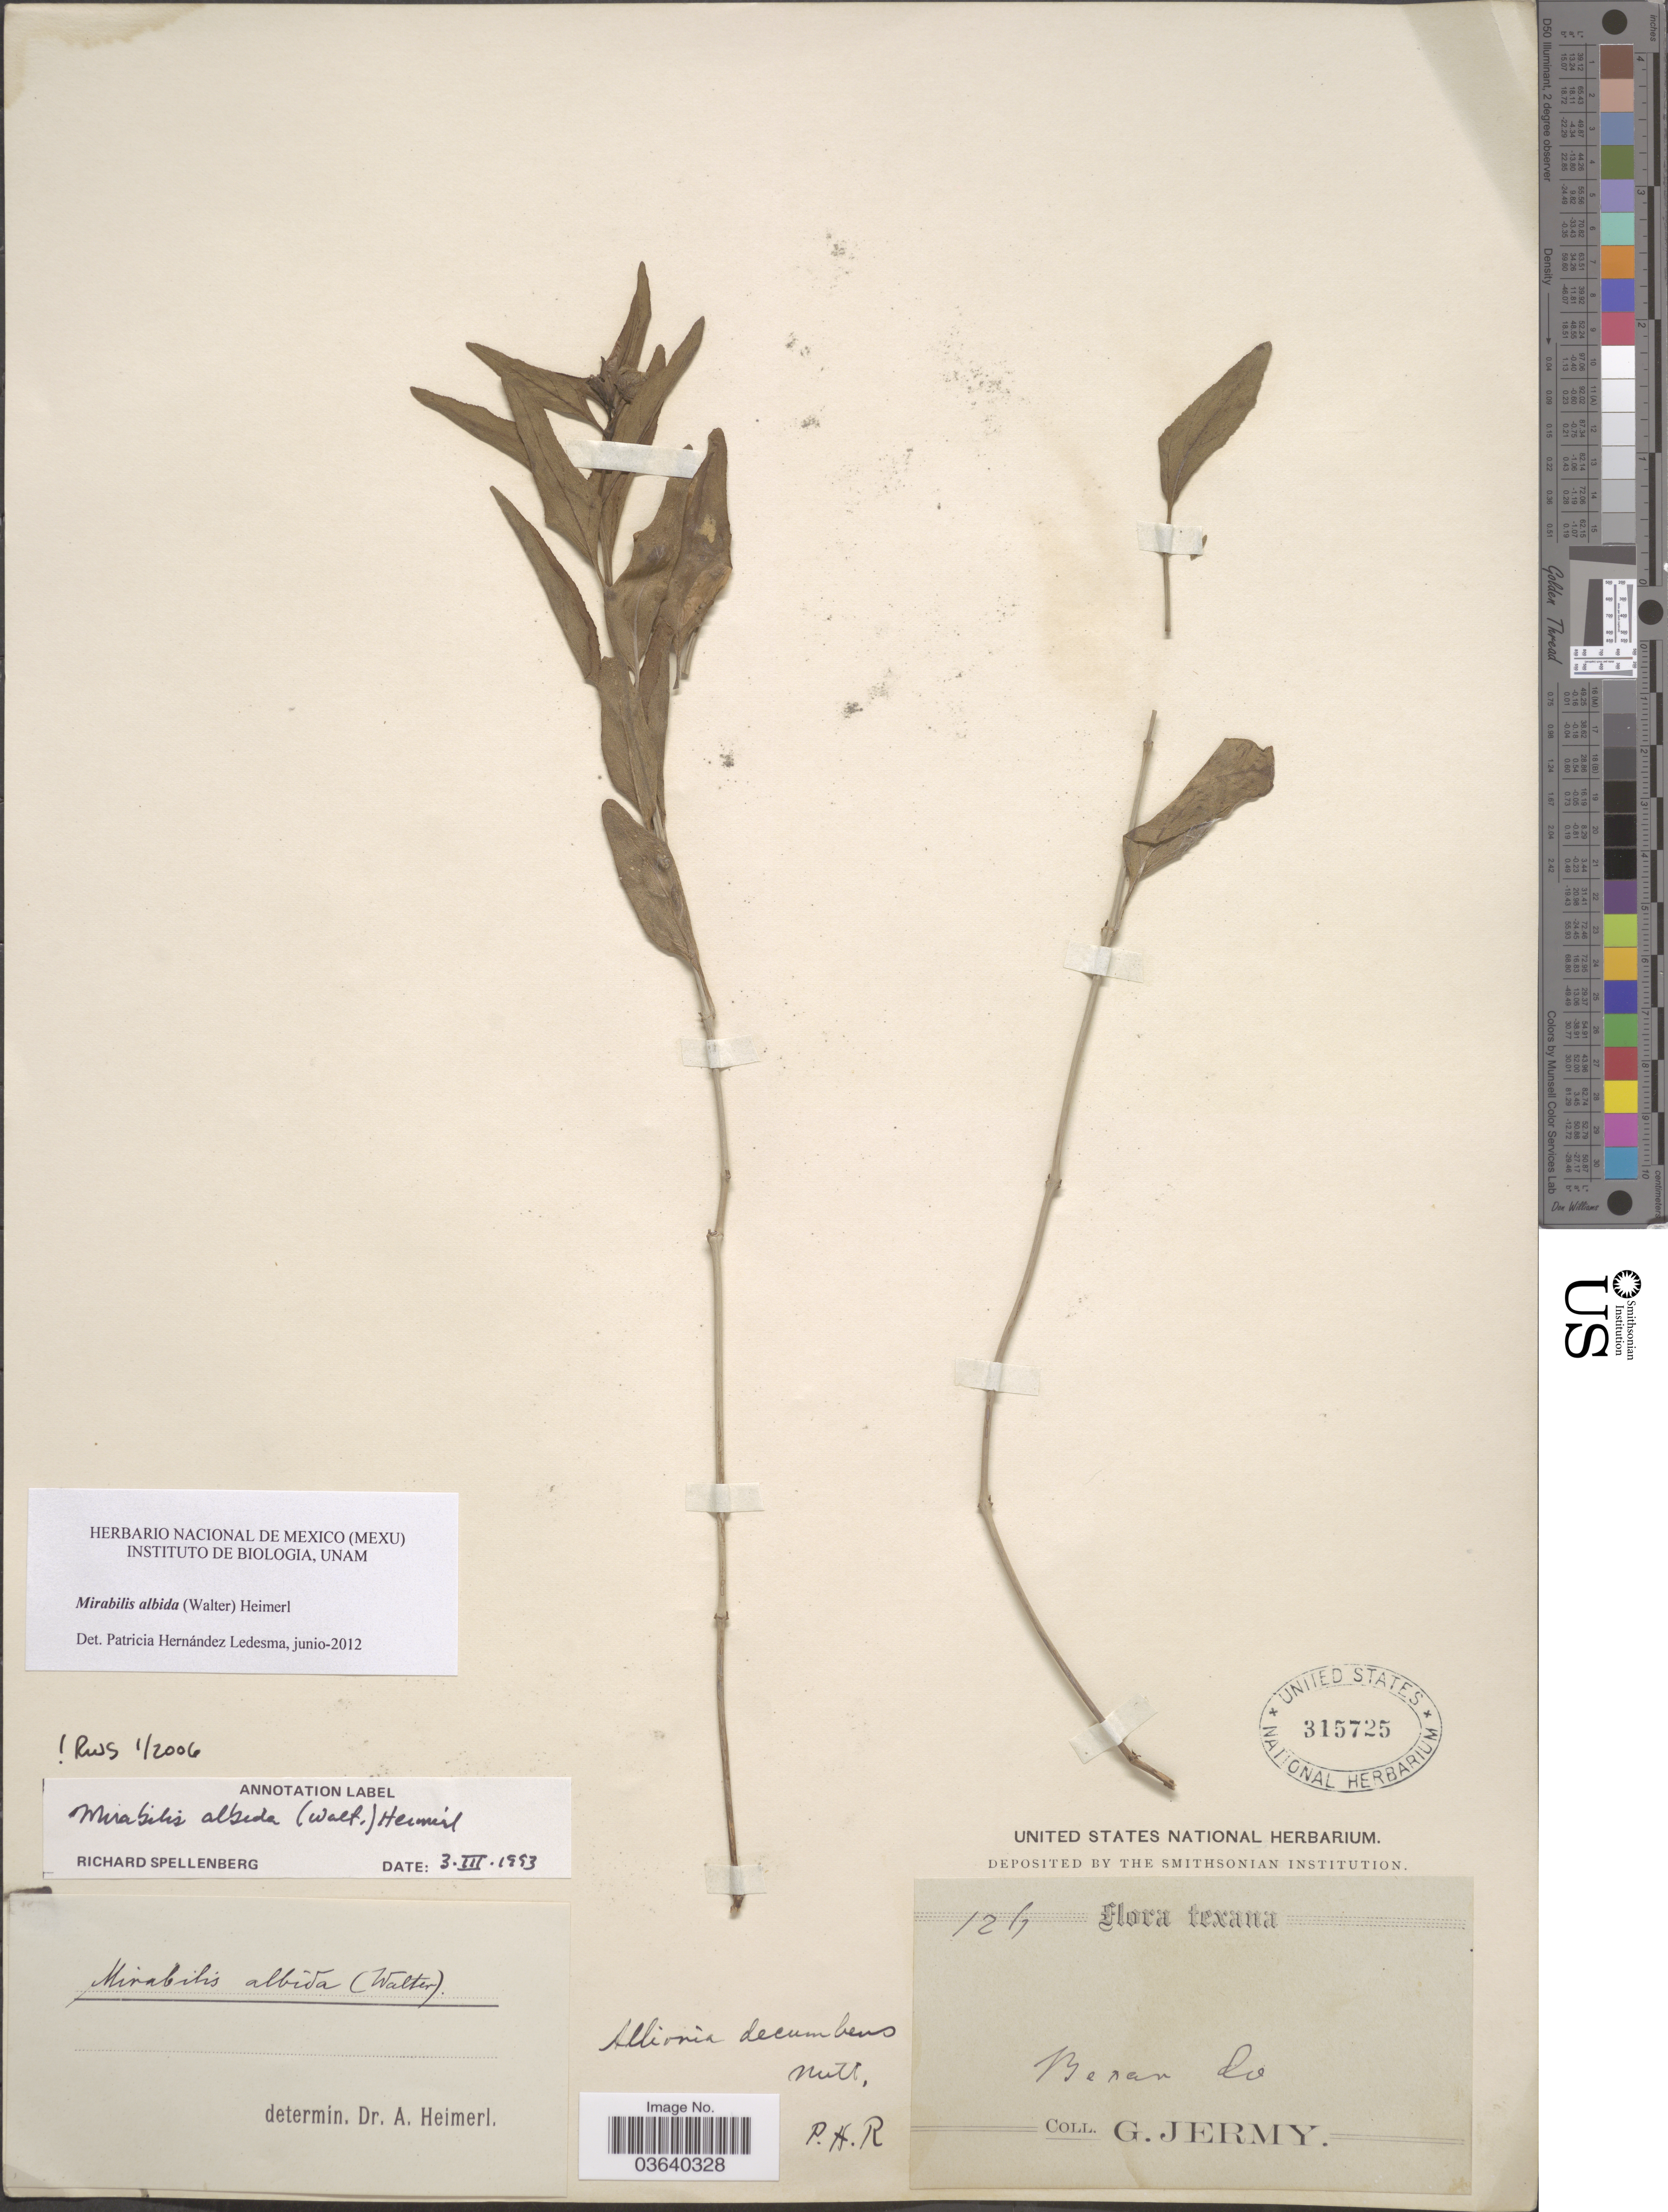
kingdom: Plantae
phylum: Tracheophyta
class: Magnoliopsida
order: Caryophyllales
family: Nyctaginaceae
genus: Mirabilis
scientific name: Mirabilis albida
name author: (Walter) Heimerl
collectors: G. Jermy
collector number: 126*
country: United States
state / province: Texas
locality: Bexar Co.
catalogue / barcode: US 315725